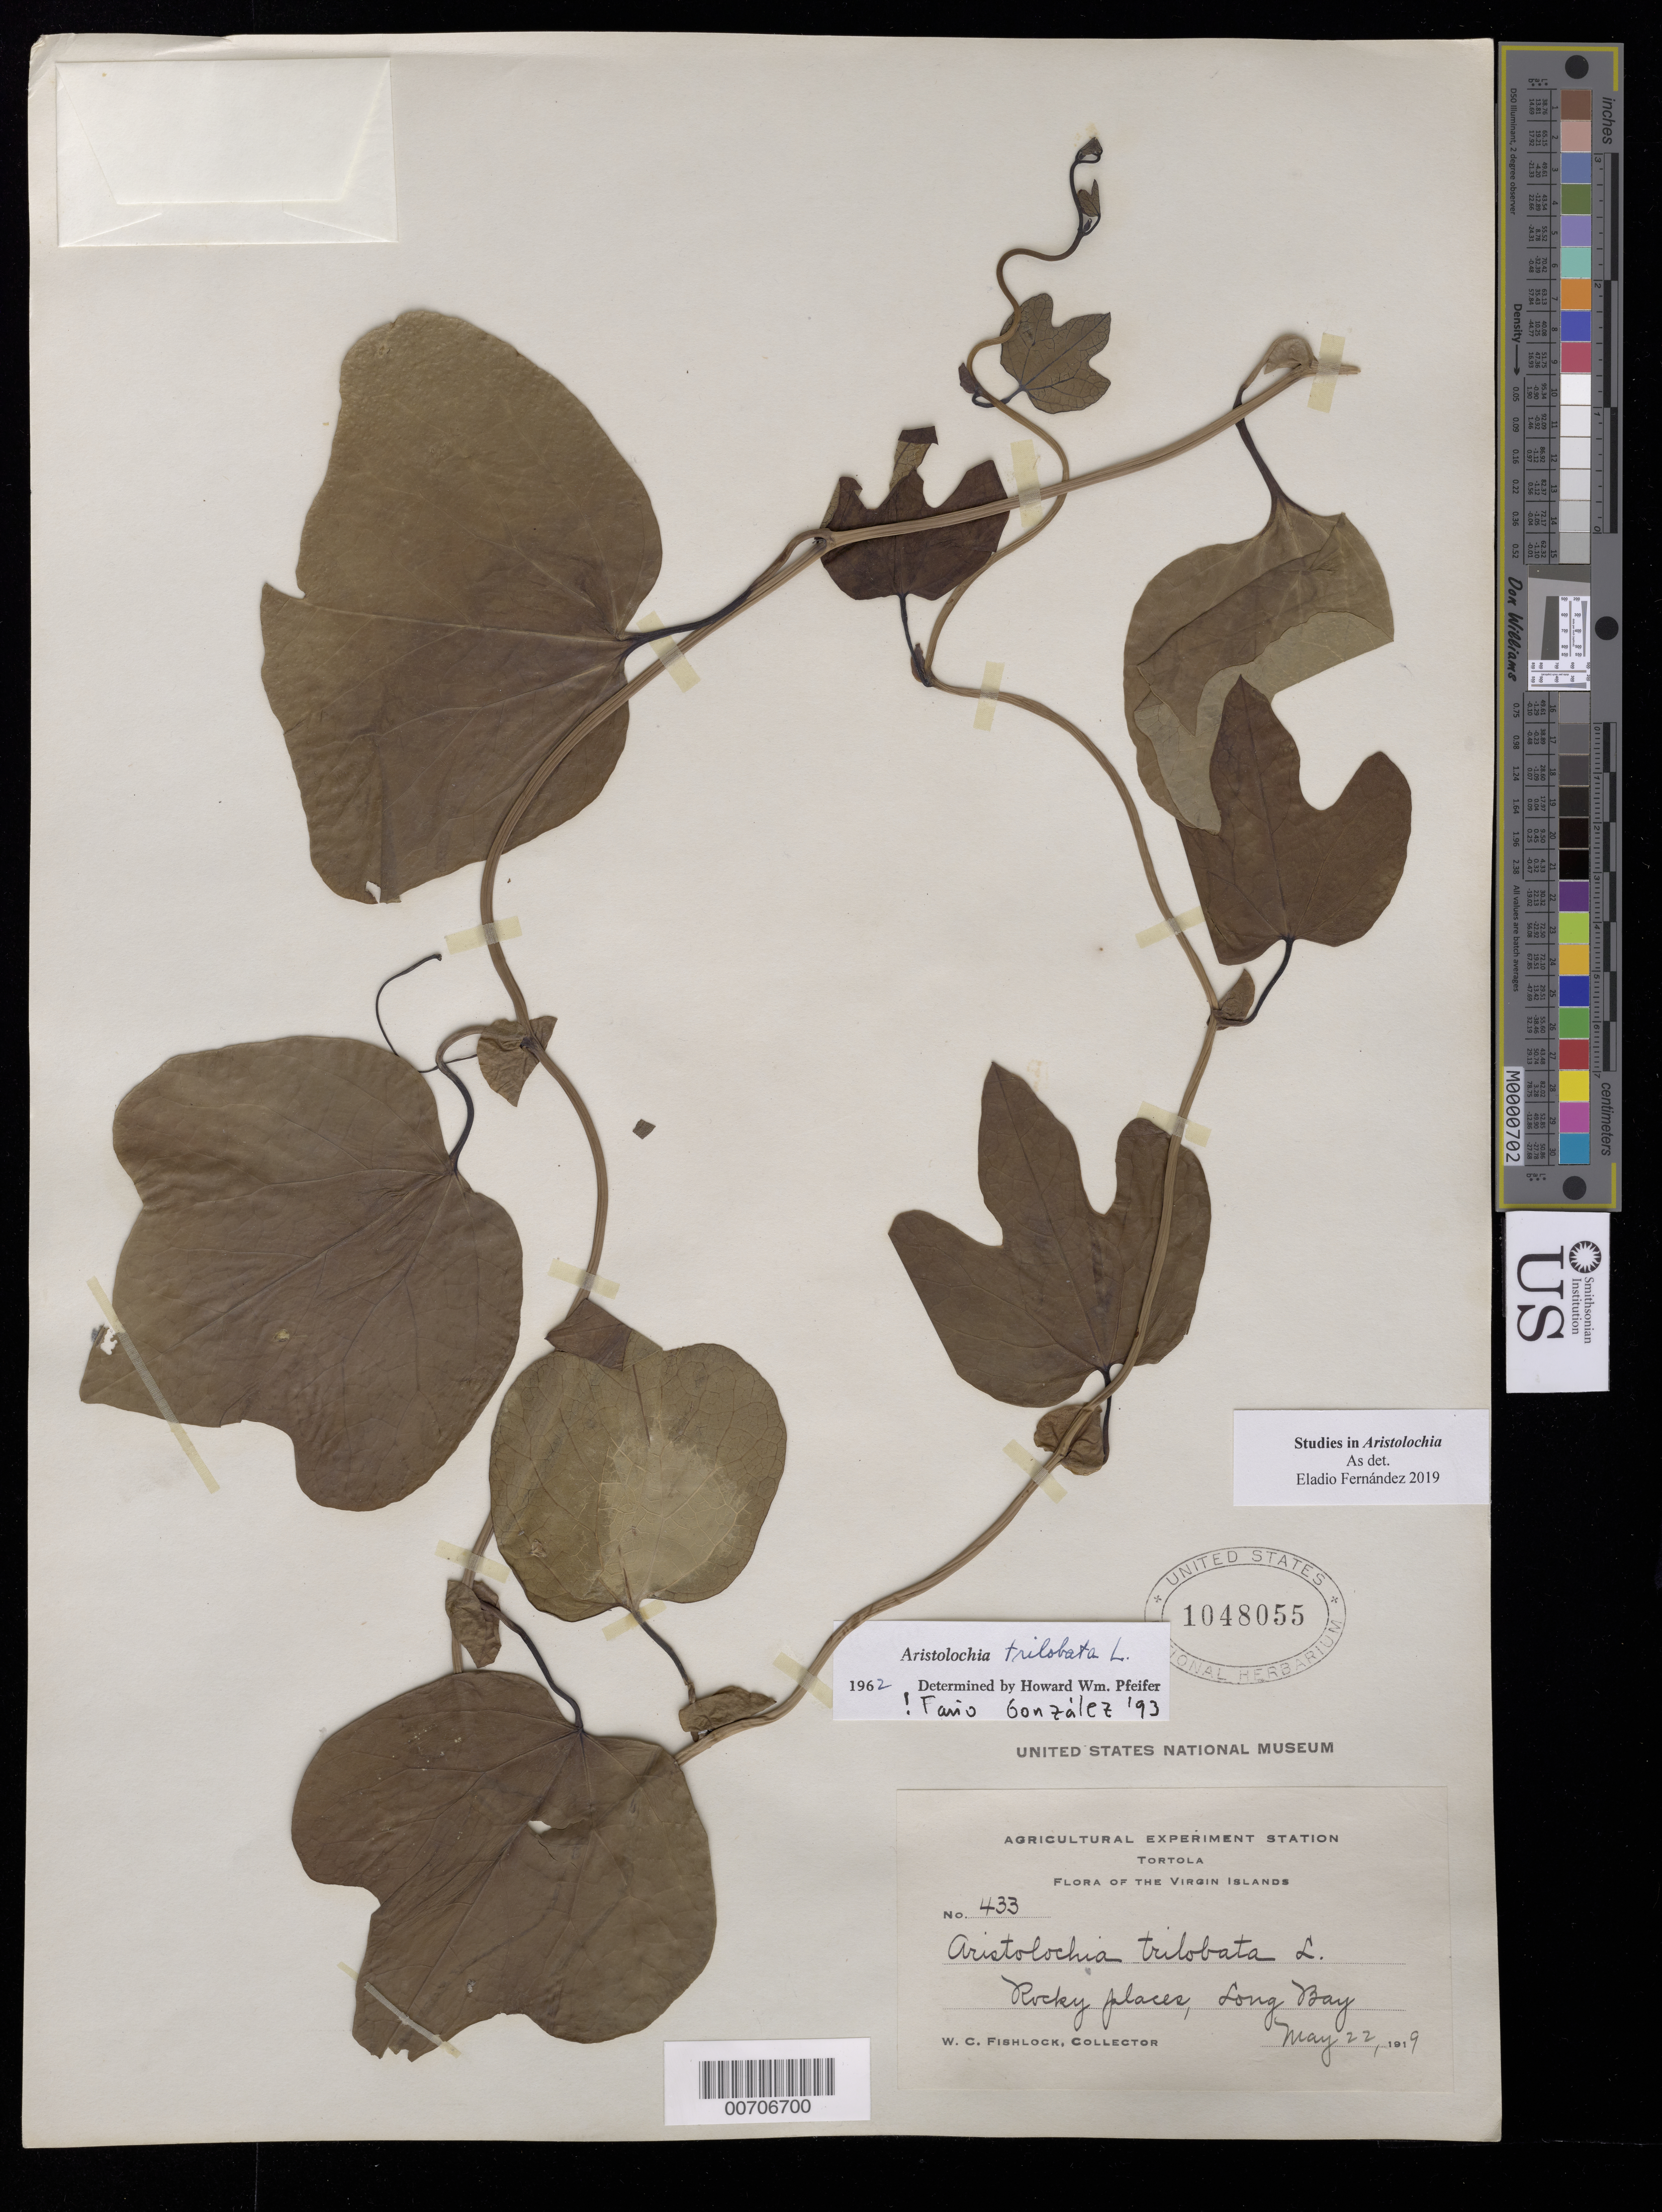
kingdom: Plantae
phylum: Tracheophyta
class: Magnoliopsida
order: Piperales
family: Aristolochiaceae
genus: Aristolochia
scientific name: Aristolochia trilobata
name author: L.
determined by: Pfeifer, H. W.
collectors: W. Fishlock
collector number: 433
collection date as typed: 22 May 1919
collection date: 1919-05-22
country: British Virgin Islands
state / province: Tortola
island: Tortola Island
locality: Long Bay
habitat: Rocky places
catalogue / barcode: US 1048055